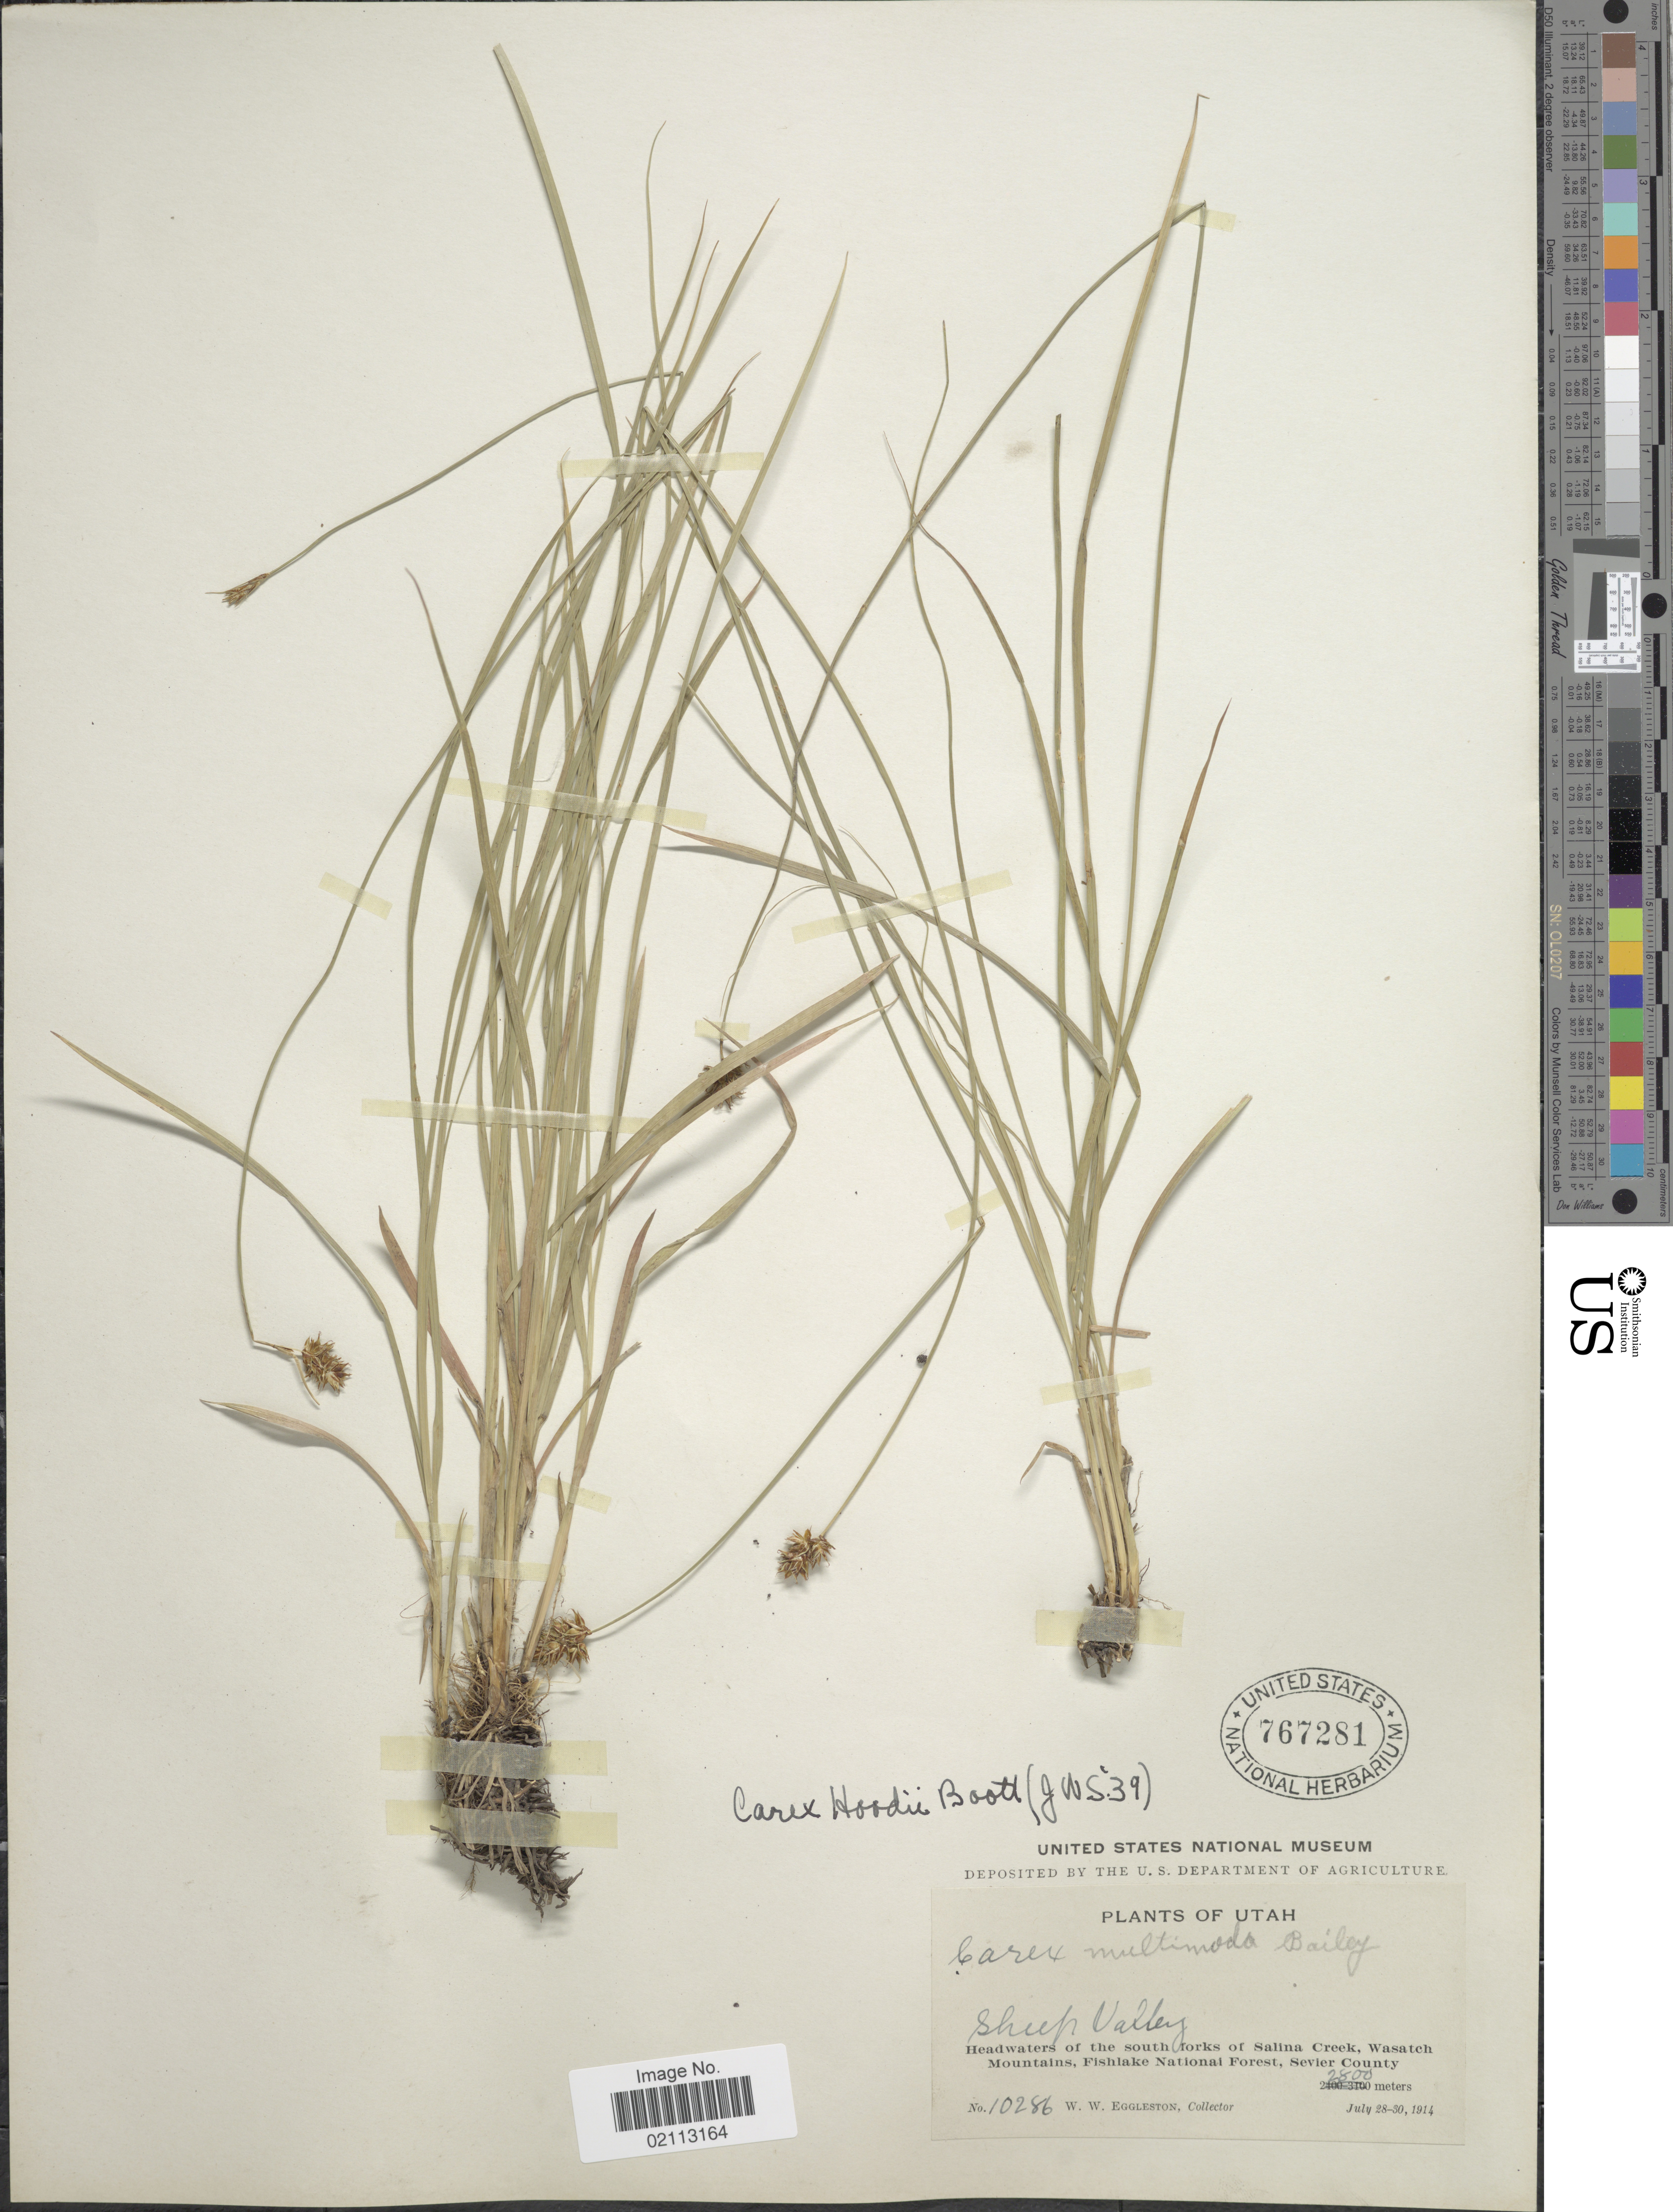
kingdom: Plantae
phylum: Tracheophyta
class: Liliopsida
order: Poales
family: Cyperaceae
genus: Carex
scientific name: Carex hoodii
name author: Boott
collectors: W. W. Eggleston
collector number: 10286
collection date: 1914-07-28/1914-07-30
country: United States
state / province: Utah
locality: Sheep Valley, Headwaters of the south forks of Salina Creek, Wasatch Mountains, Fishlake National Forest, Sevier County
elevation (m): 2800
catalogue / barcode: US 767281